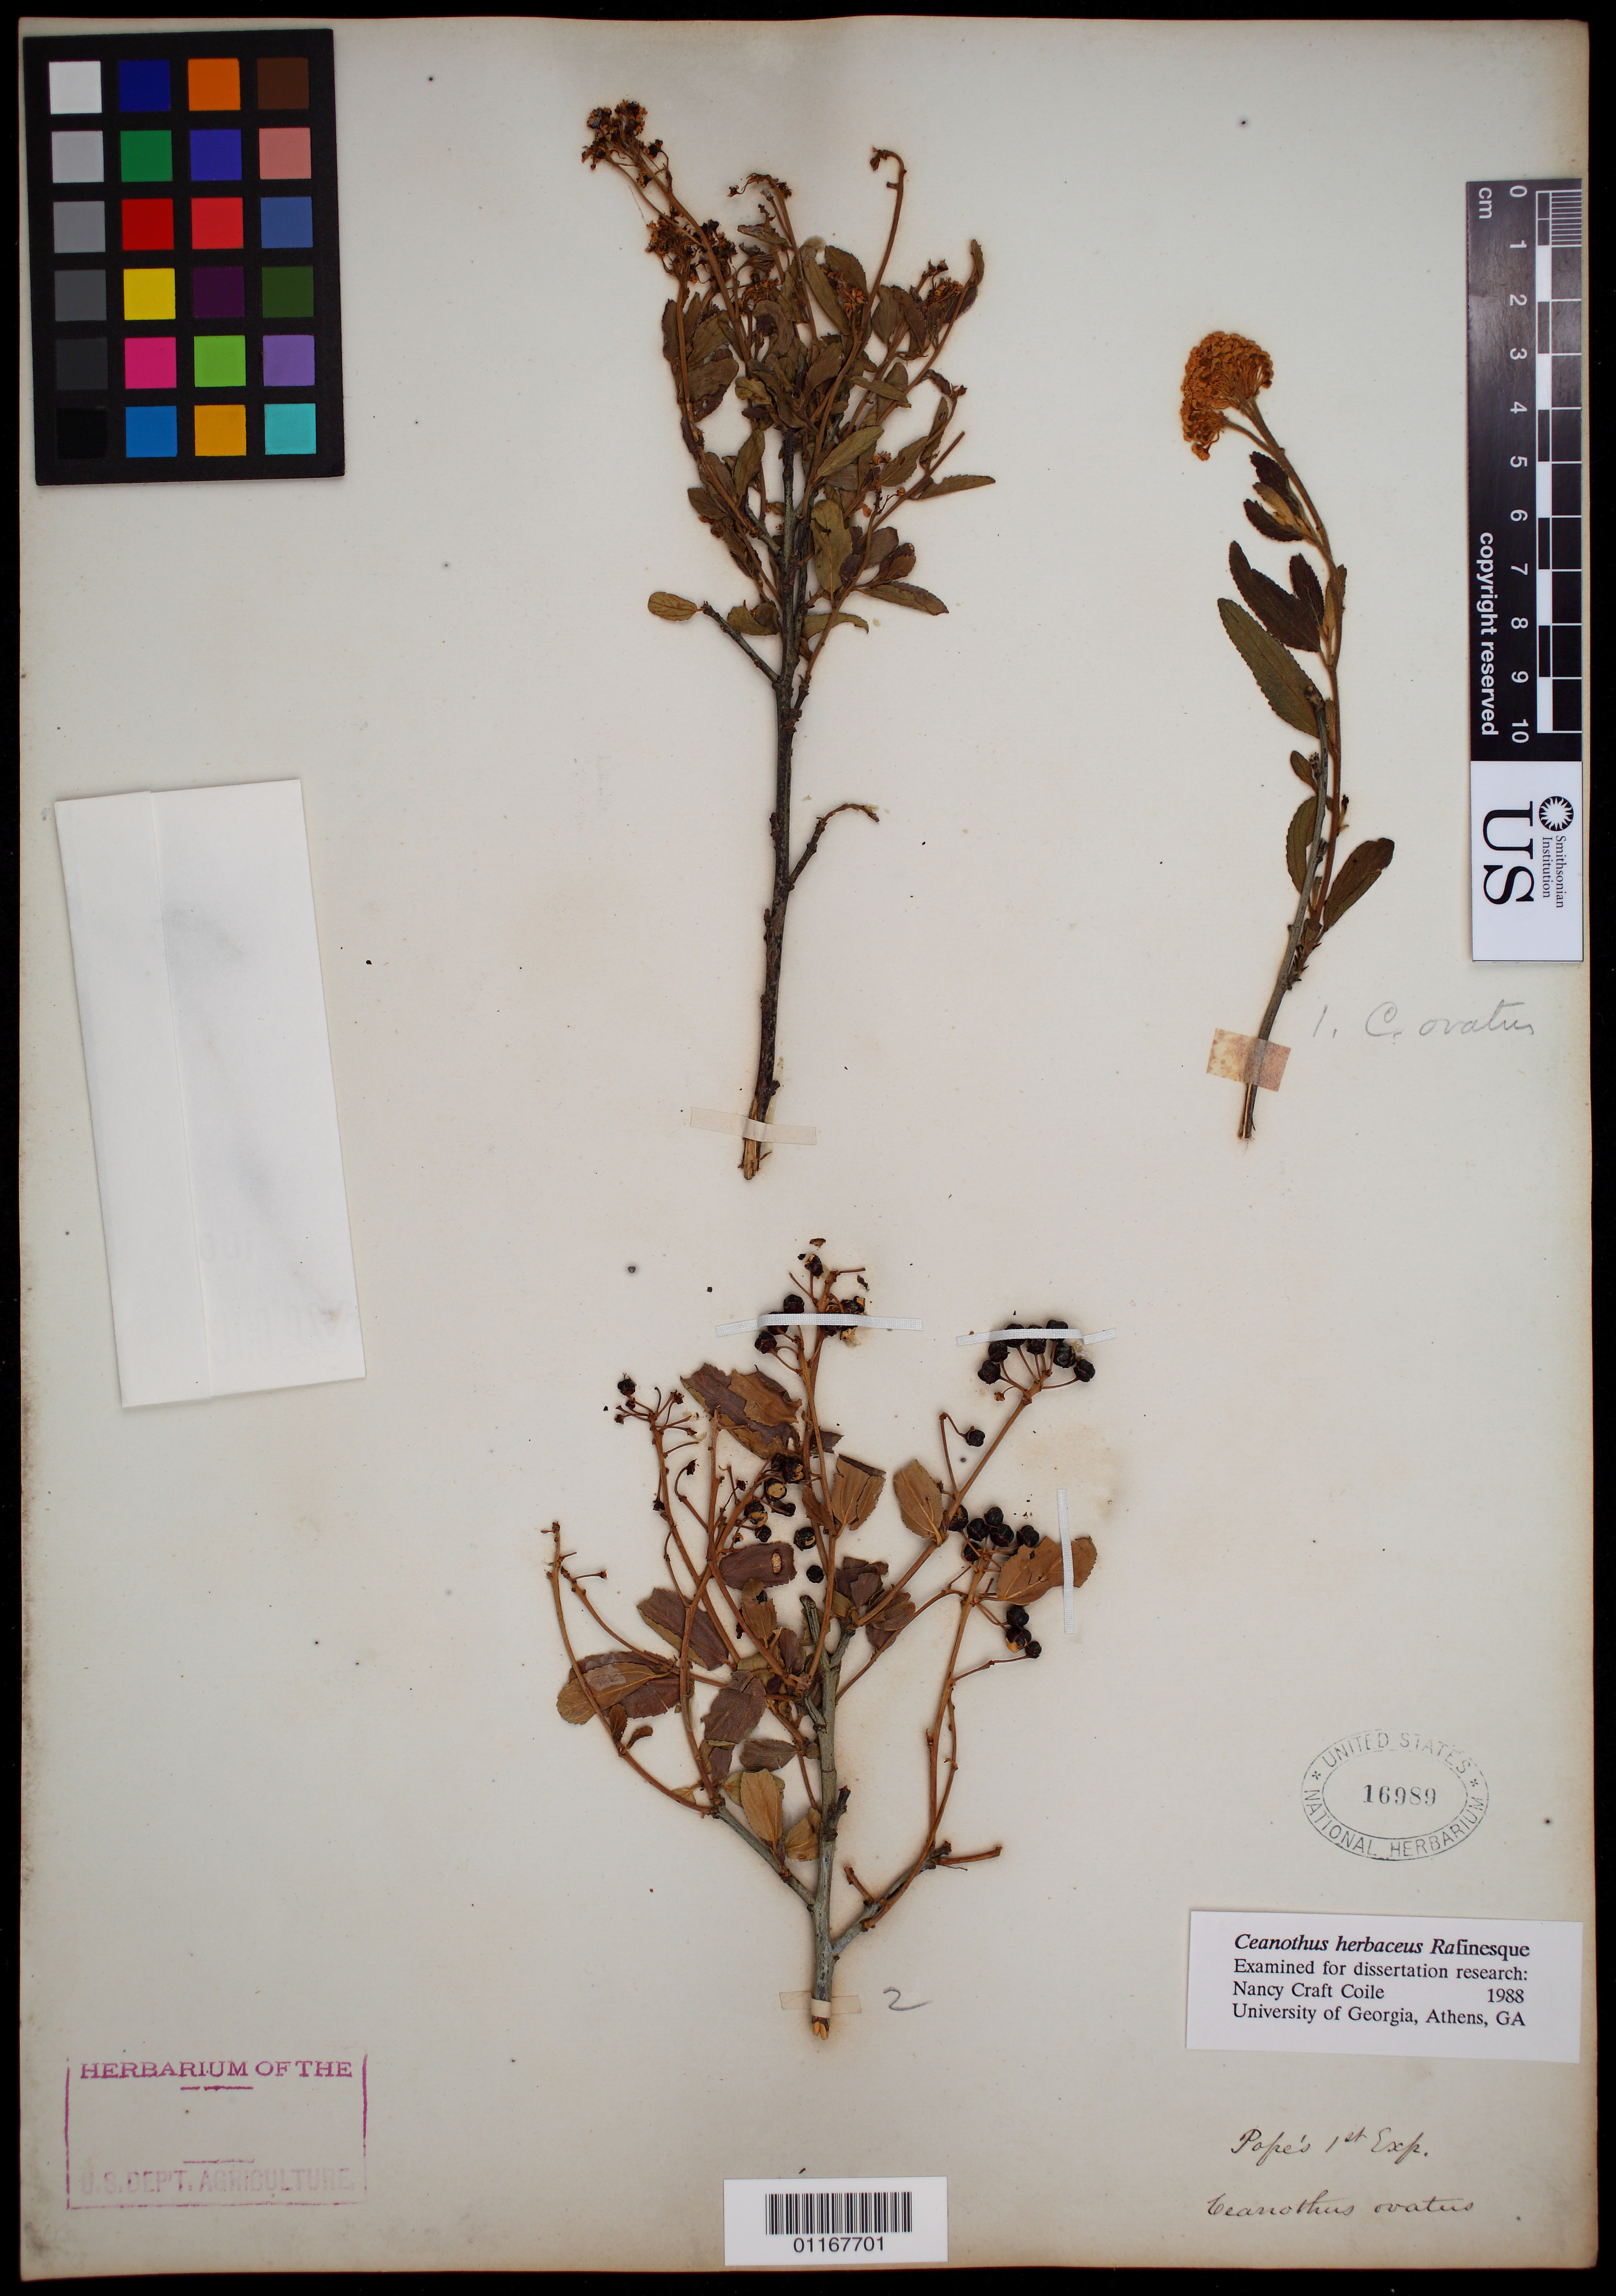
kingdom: Plantae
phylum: Tracheophyta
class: Magnoliopsida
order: Rosales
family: Rhamnaceae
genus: Ceanothus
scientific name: Ceanothus herbaceus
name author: Raf.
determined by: Coile, N. C.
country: Canada / United States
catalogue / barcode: US 16989